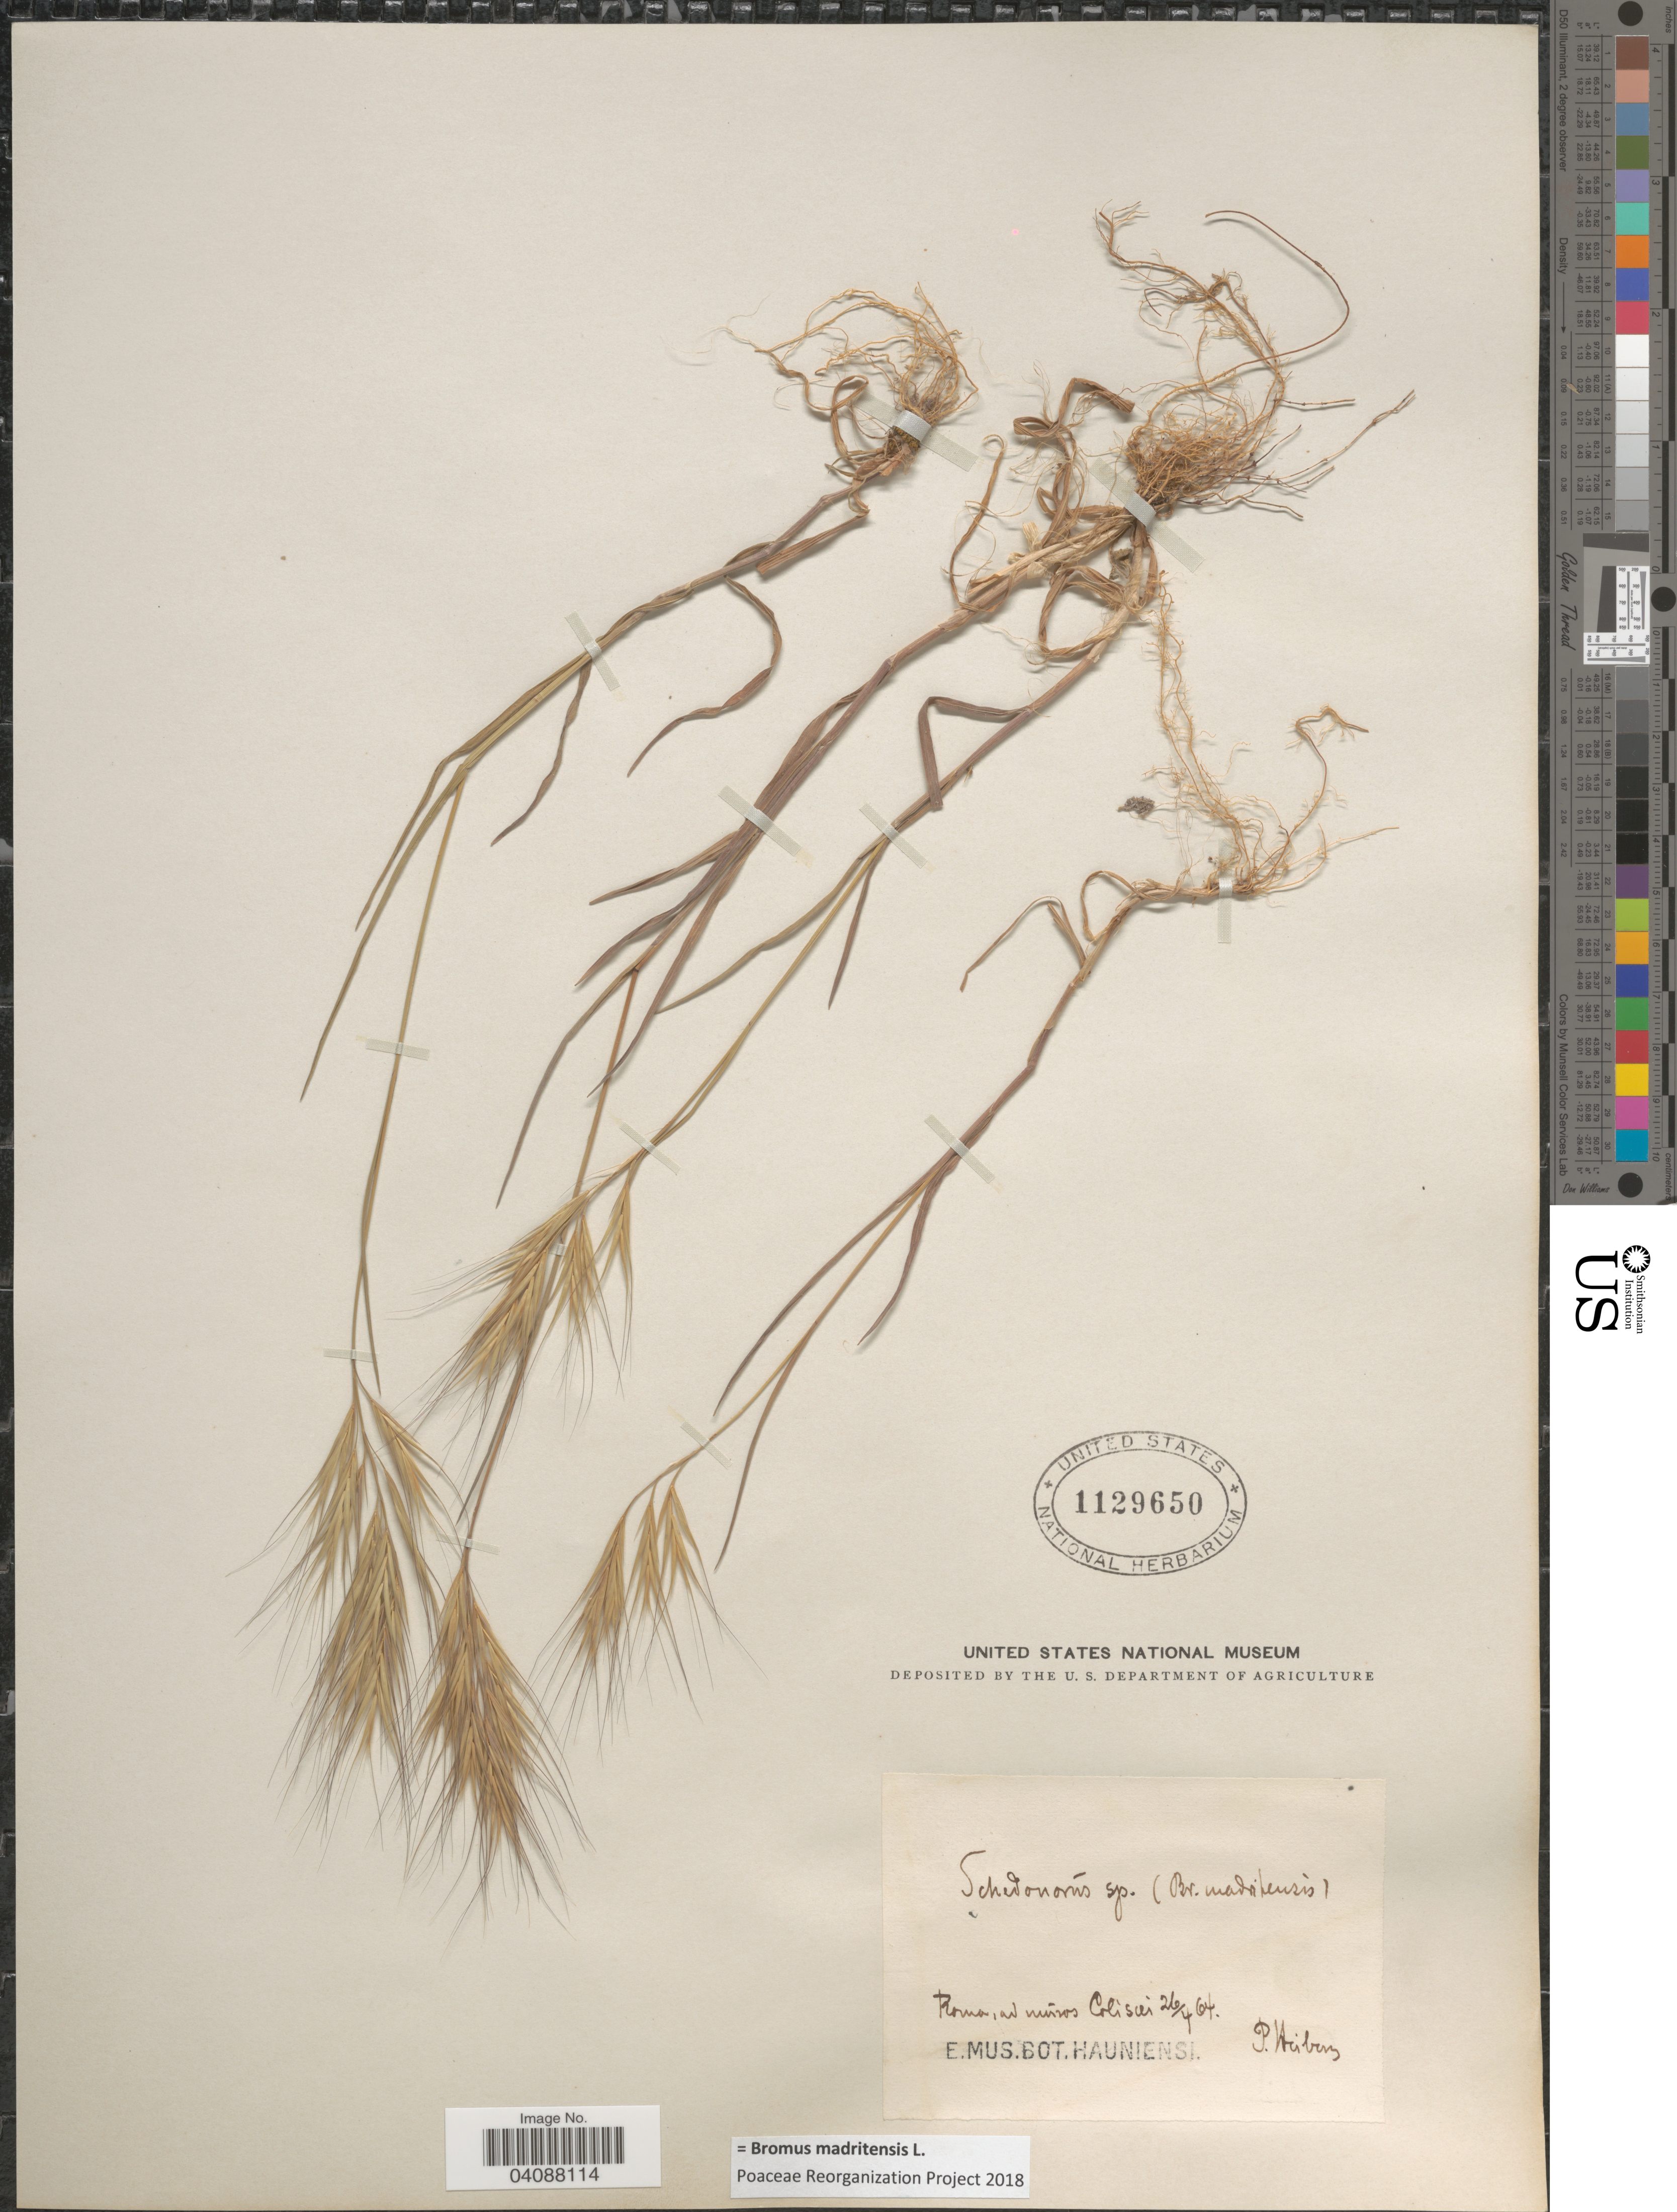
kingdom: Plantae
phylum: Tracheophyta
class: Liliopsida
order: Poales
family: Poaceae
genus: Bromus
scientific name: Bromus madritensis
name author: L.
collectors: P. Heiberg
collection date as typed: Transcribed d/m/y: 26/4/64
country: Italy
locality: Roma, ad mínos Colisces.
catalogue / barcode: US 1129650